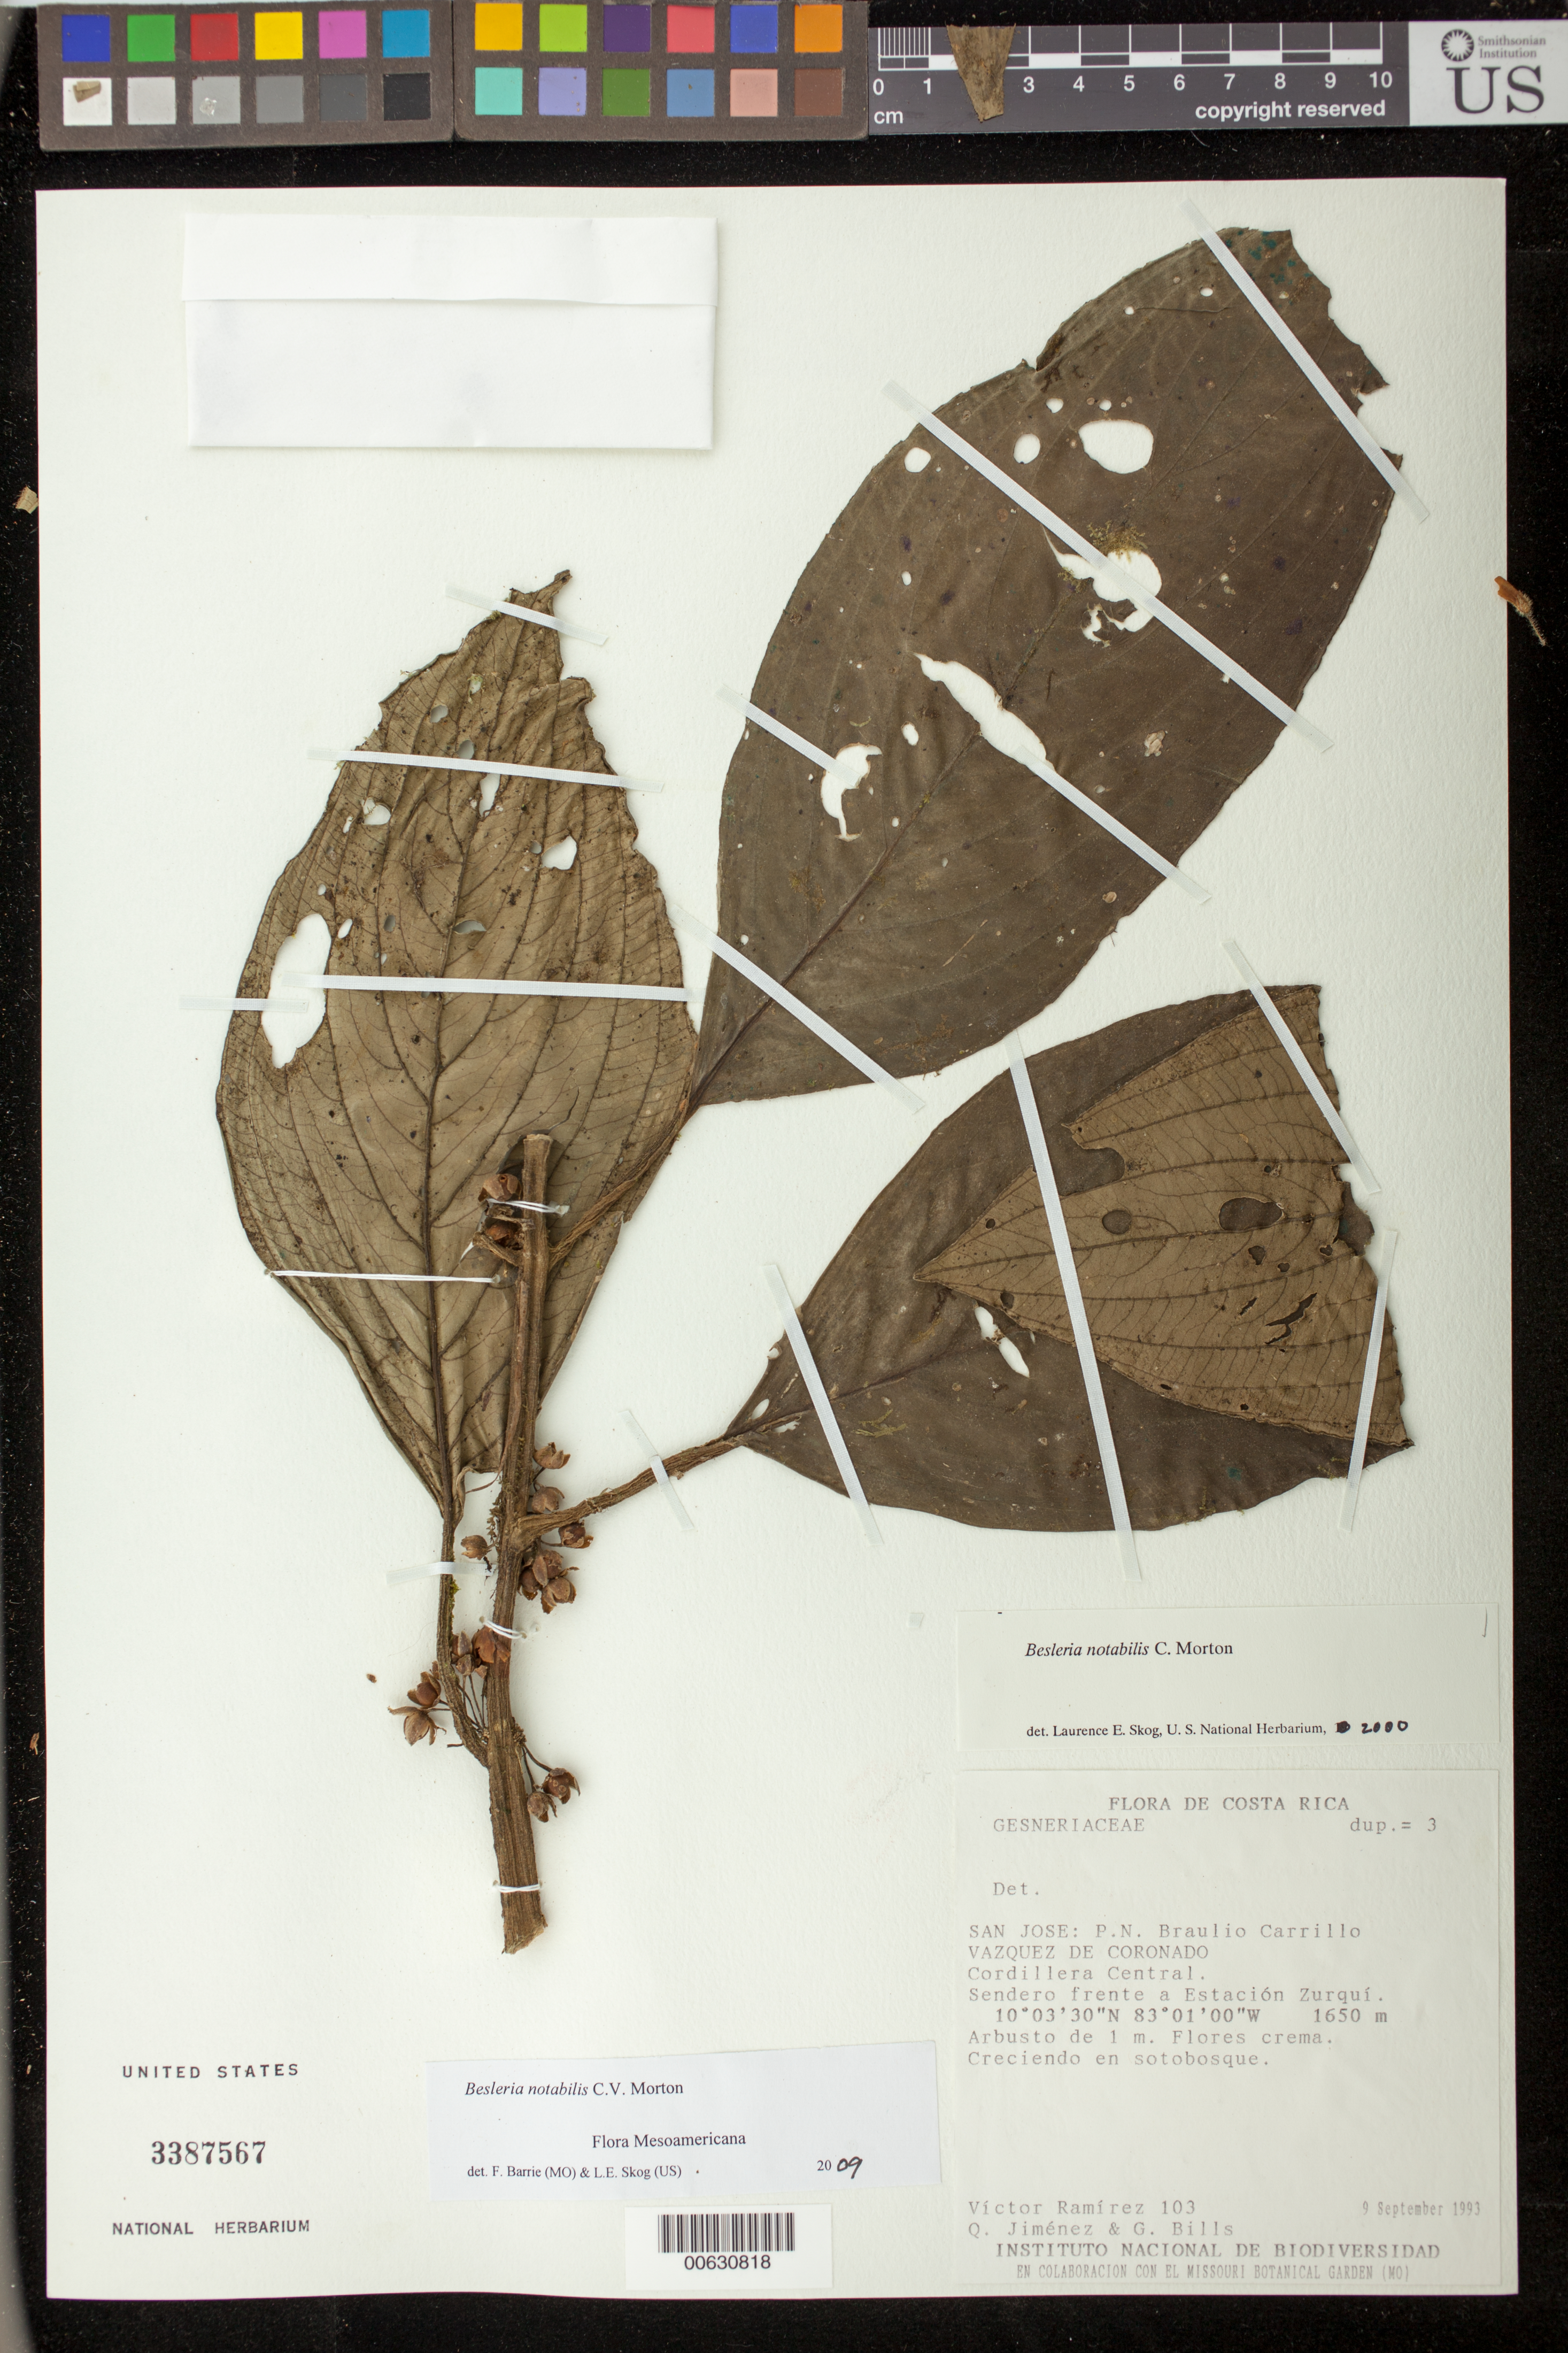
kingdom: Plantae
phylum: Tracheophyta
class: Magnoliopsida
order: Lamiales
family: Gesneriaceae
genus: Besleria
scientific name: Besleria notabilis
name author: C.V. Morton in Standl.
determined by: Skog, Laurence E.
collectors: V. Ramirez, Q. Jiménez Madrigal & G. Bills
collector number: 103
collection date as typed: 09 Sep 1993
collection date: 1993-09-09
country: Costa Rica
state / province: San José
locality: P.N. Braulio Carrillo, Vasquez de Coronado, Cordillera Central, sendero frente a Estación Zurquí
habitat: Creciendo en sotobosque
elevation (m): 1650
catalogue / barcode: US 3387567